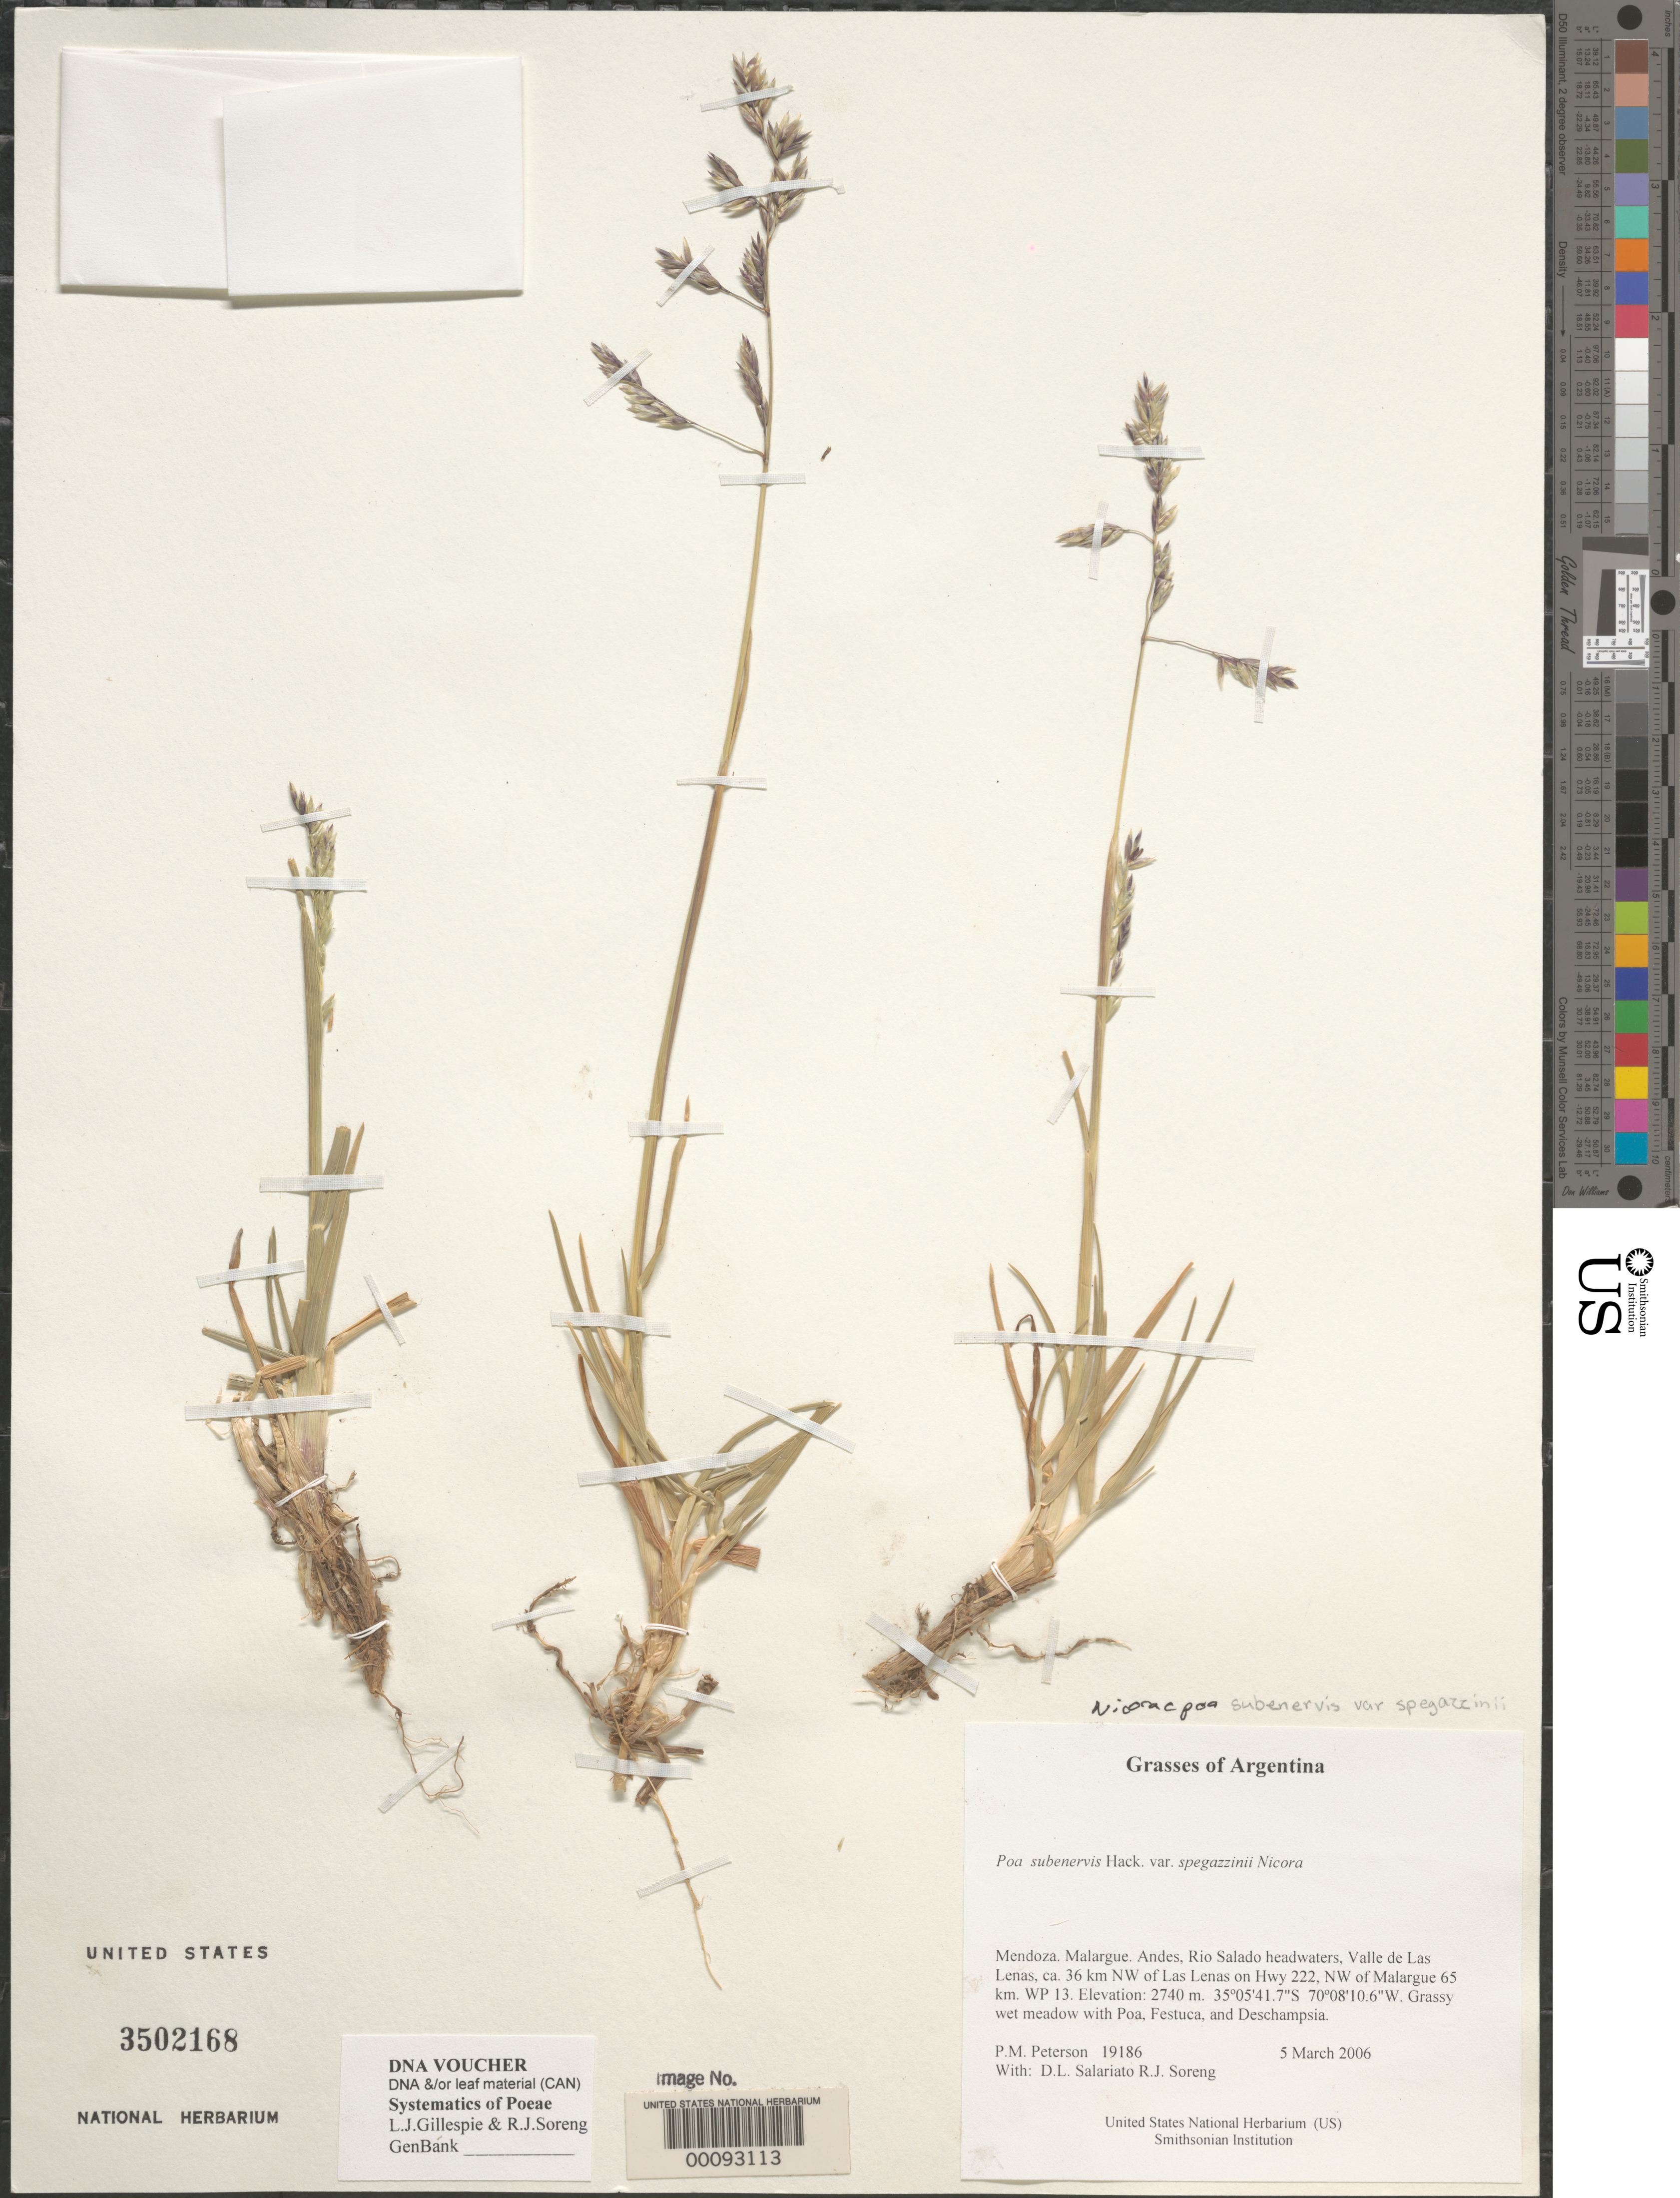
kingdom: Plantae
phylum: Tracheophyta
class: Liliopsida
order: Poales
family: Poaceae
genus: Nicoraepoa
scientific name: Nicoraepoa subenervis var. spegazzinii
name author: (Nicora) Soreng & L.J. Gillespie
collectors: P. M. Peterson, R. J. Soreng, D. Salariato & A. Panizza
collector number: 19186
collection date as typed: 05 Mar 2006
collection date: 2006-03-05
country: Argentina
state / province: Mendoza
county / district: Malargue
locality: Andes, Rio Salado headwaters, Valle de Las Lenas, ca. 36 km NW of Las Lenas on Hwy 222, NW of Malargue 65 km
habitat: Grassy wet meadow with Poa, Festuca, and Deschampsia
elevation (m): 2740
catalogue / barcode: US 3502168